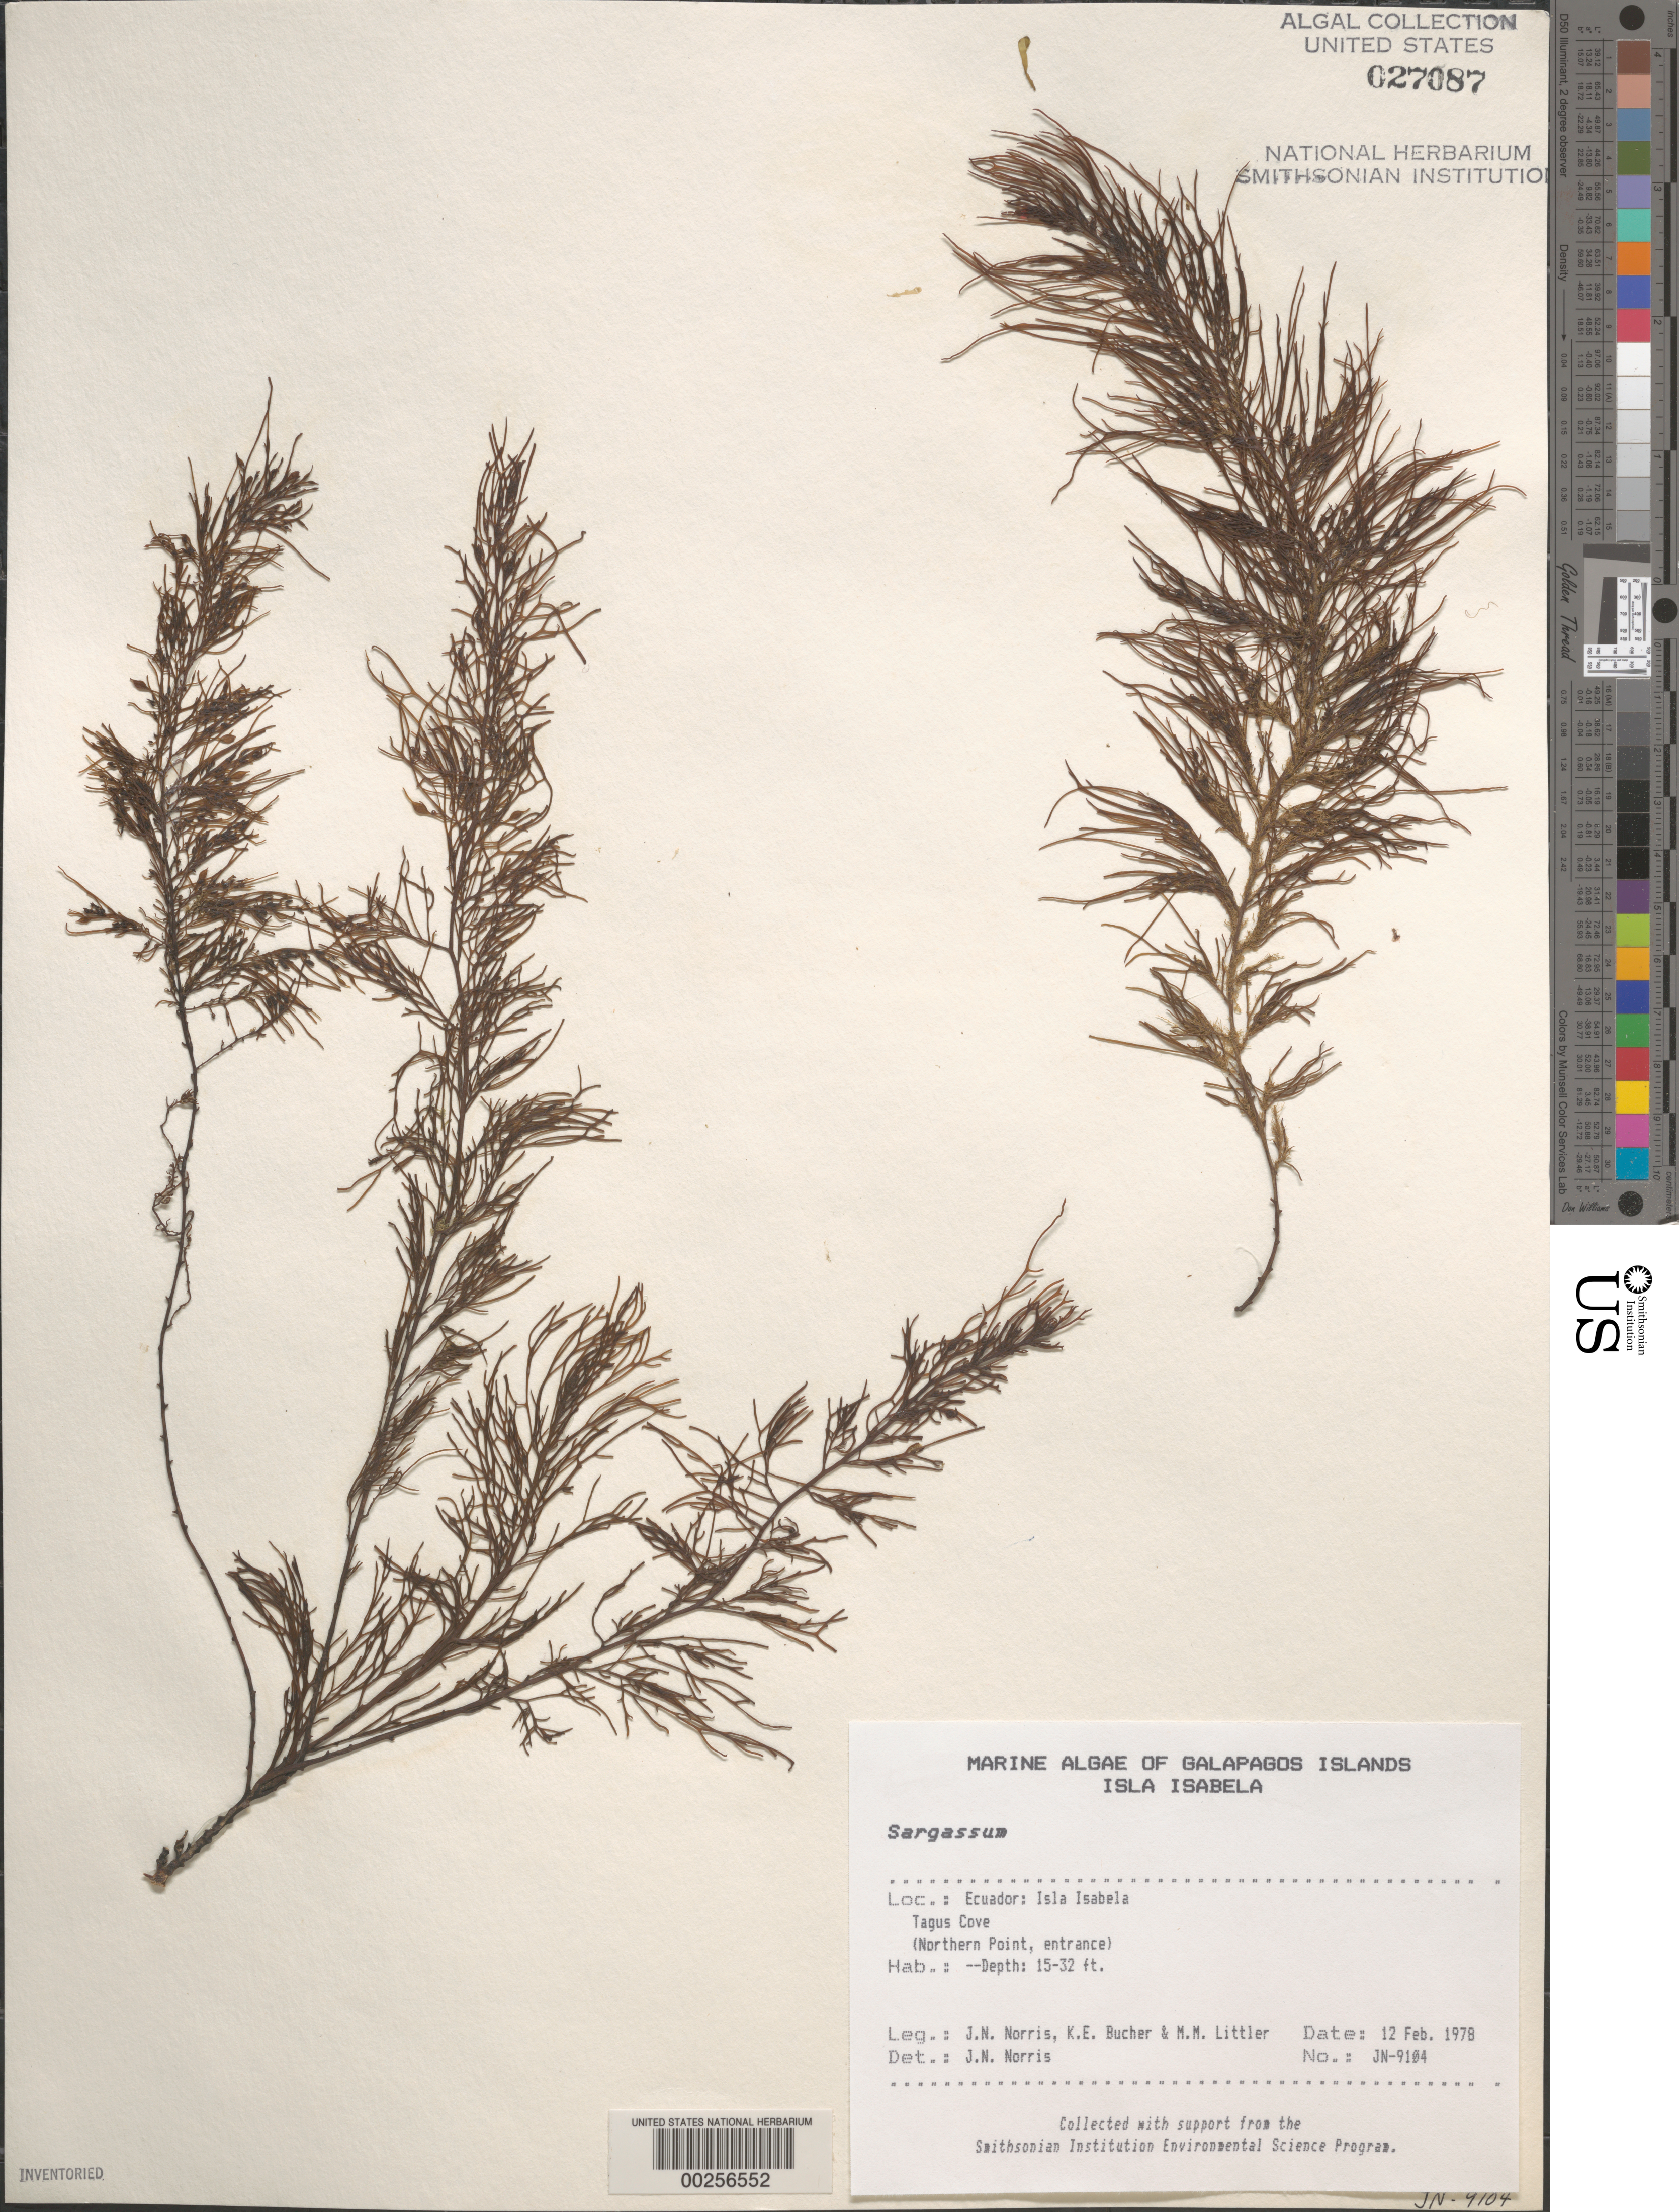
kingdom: Chromista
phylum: Ochrophyta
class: Phaeophyceae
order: Fucales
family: Sargassaceae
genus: Sargassum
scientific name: Sargassum sp.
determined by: Norris, James N.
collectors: J. N. Norris, K. E. Bucher & M. M. Littler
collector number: JN-9104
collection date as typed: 12 Feb 1978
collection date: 1978-02-12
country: Ecuador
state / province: Colón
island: Isabela [Albemarle]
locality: Tagus Cove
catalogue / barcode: US 27087